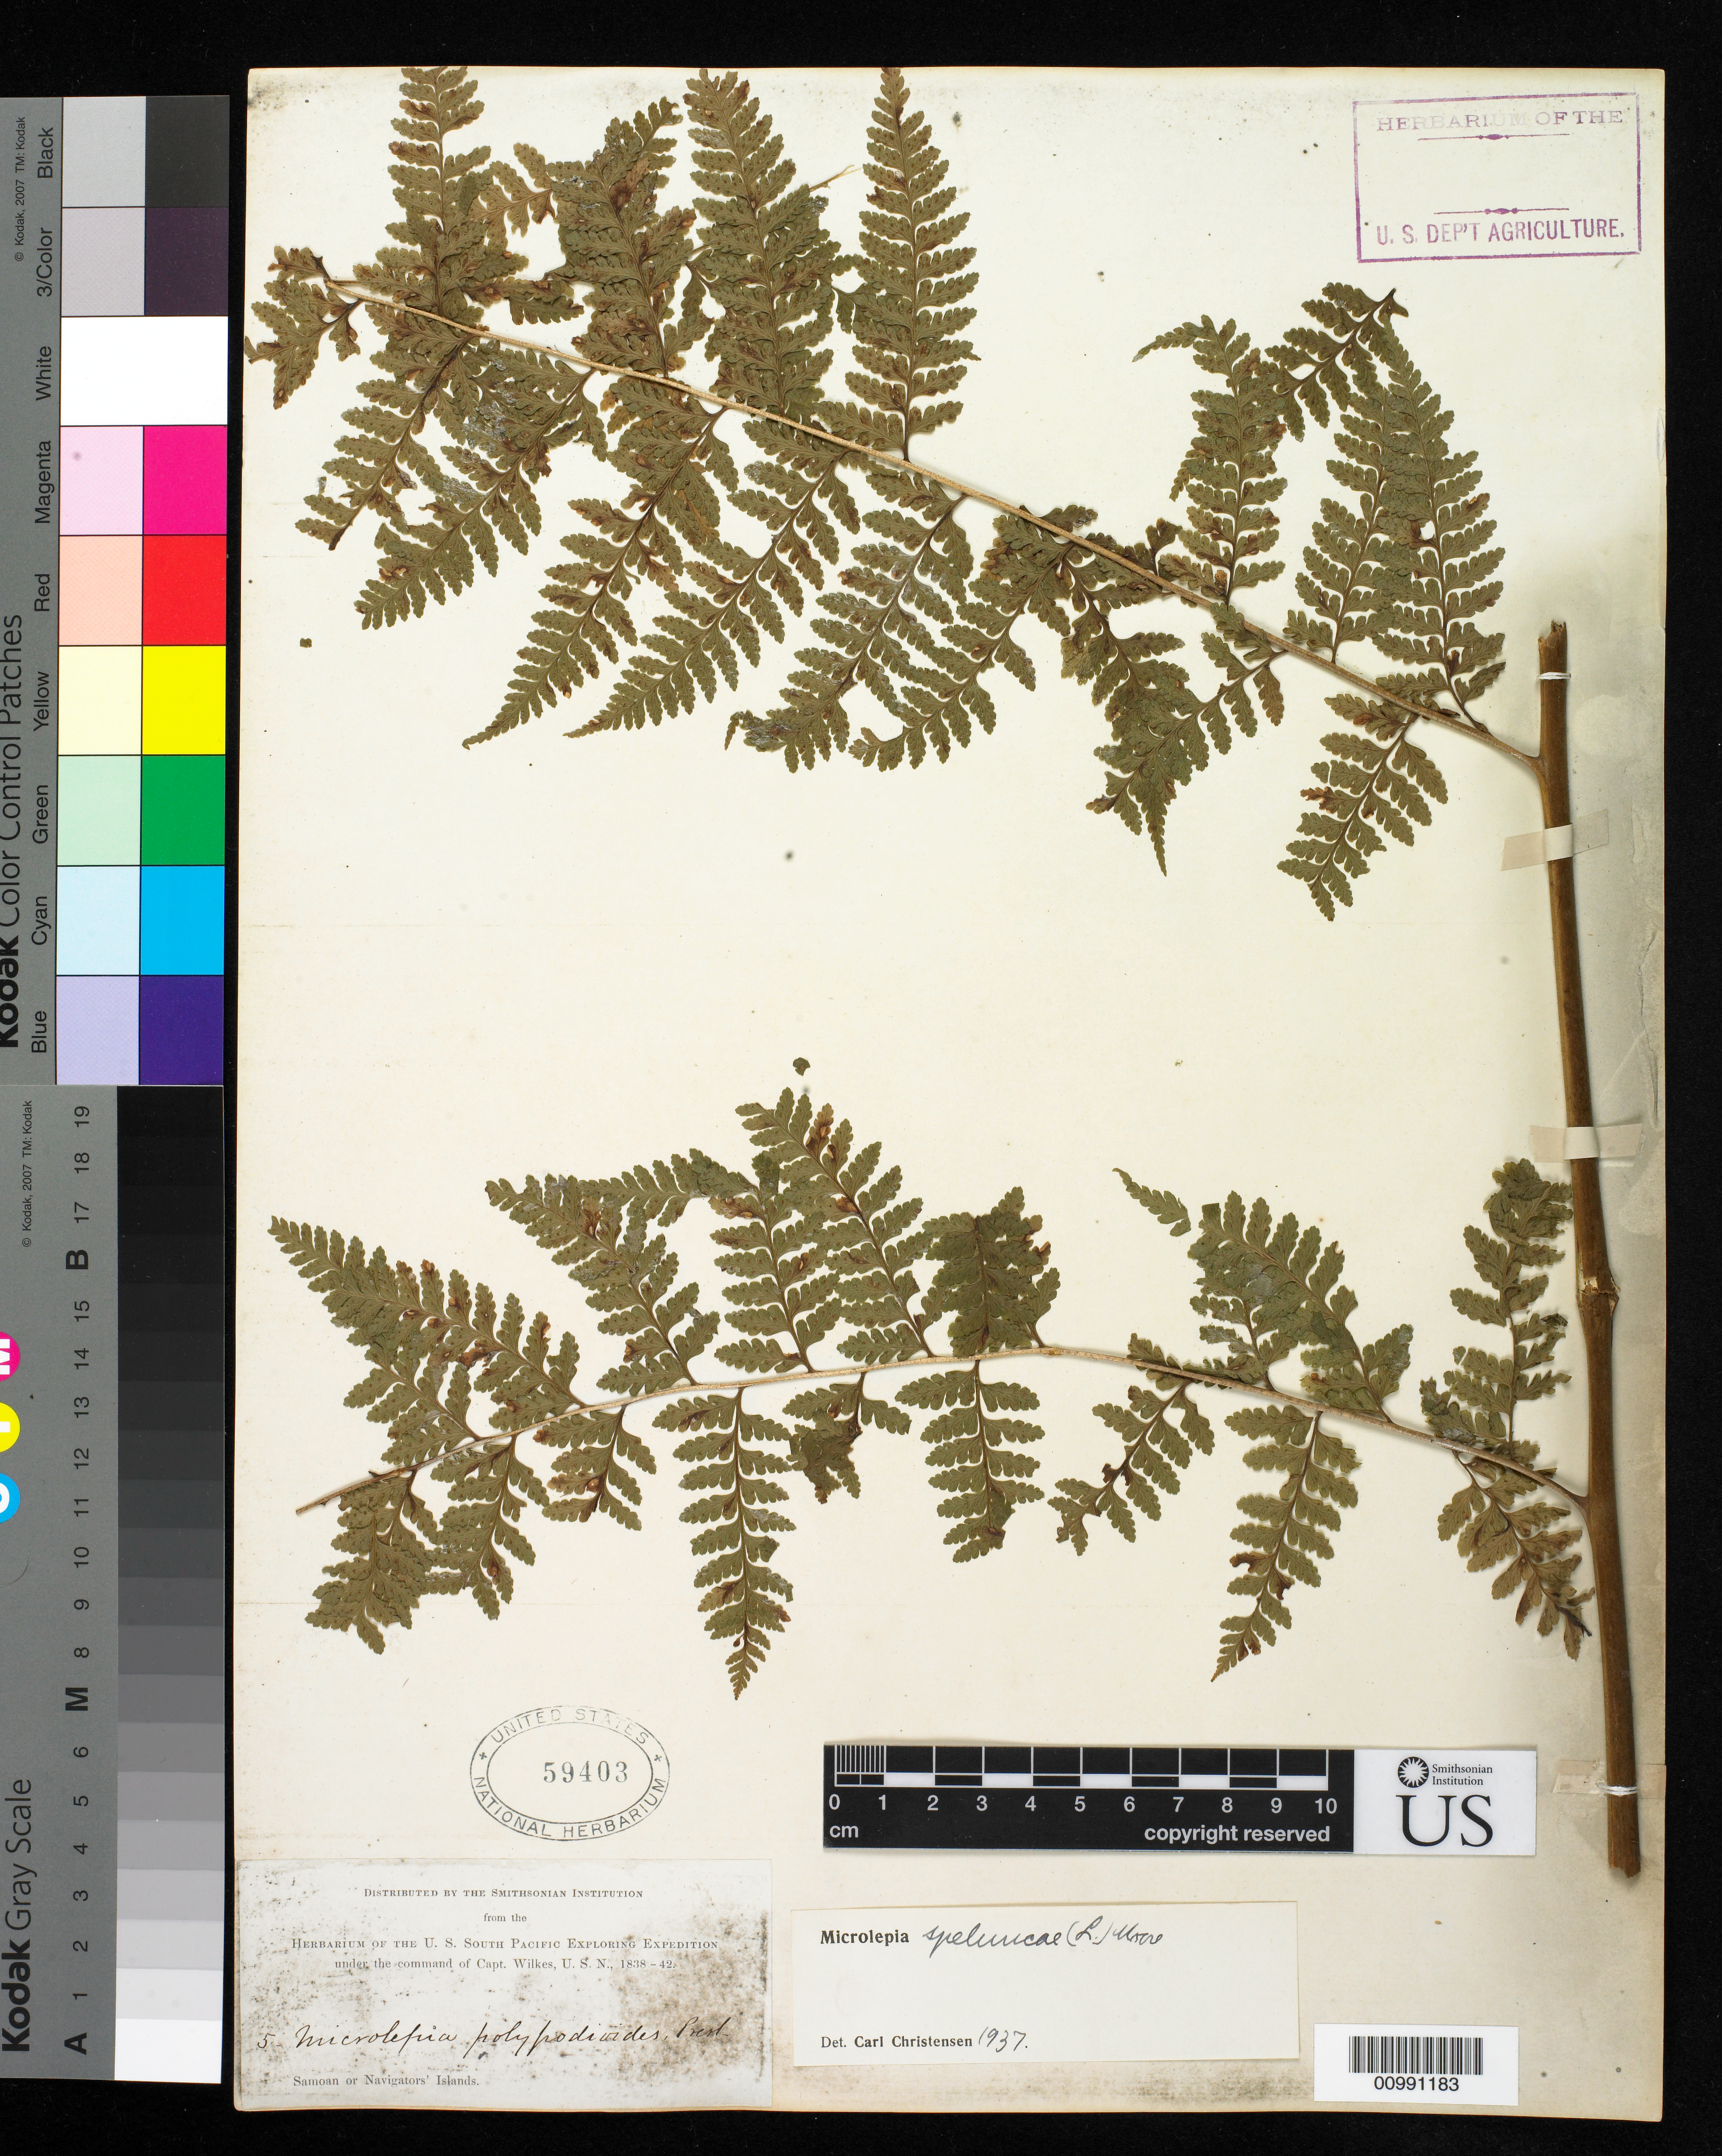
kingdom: Plantae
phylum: Tracheophyta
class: Polypodiopsida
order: Polypodiales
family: Dennstaedtiaceae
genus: Microlepia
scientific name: Microlepia speluncae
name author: (L.) T. Moore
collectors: Wilkes Explor. Exped.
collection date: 1838/1842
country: American Samoa / Samoa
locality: Samoan or Navigator's Islands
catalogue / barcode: US 59403